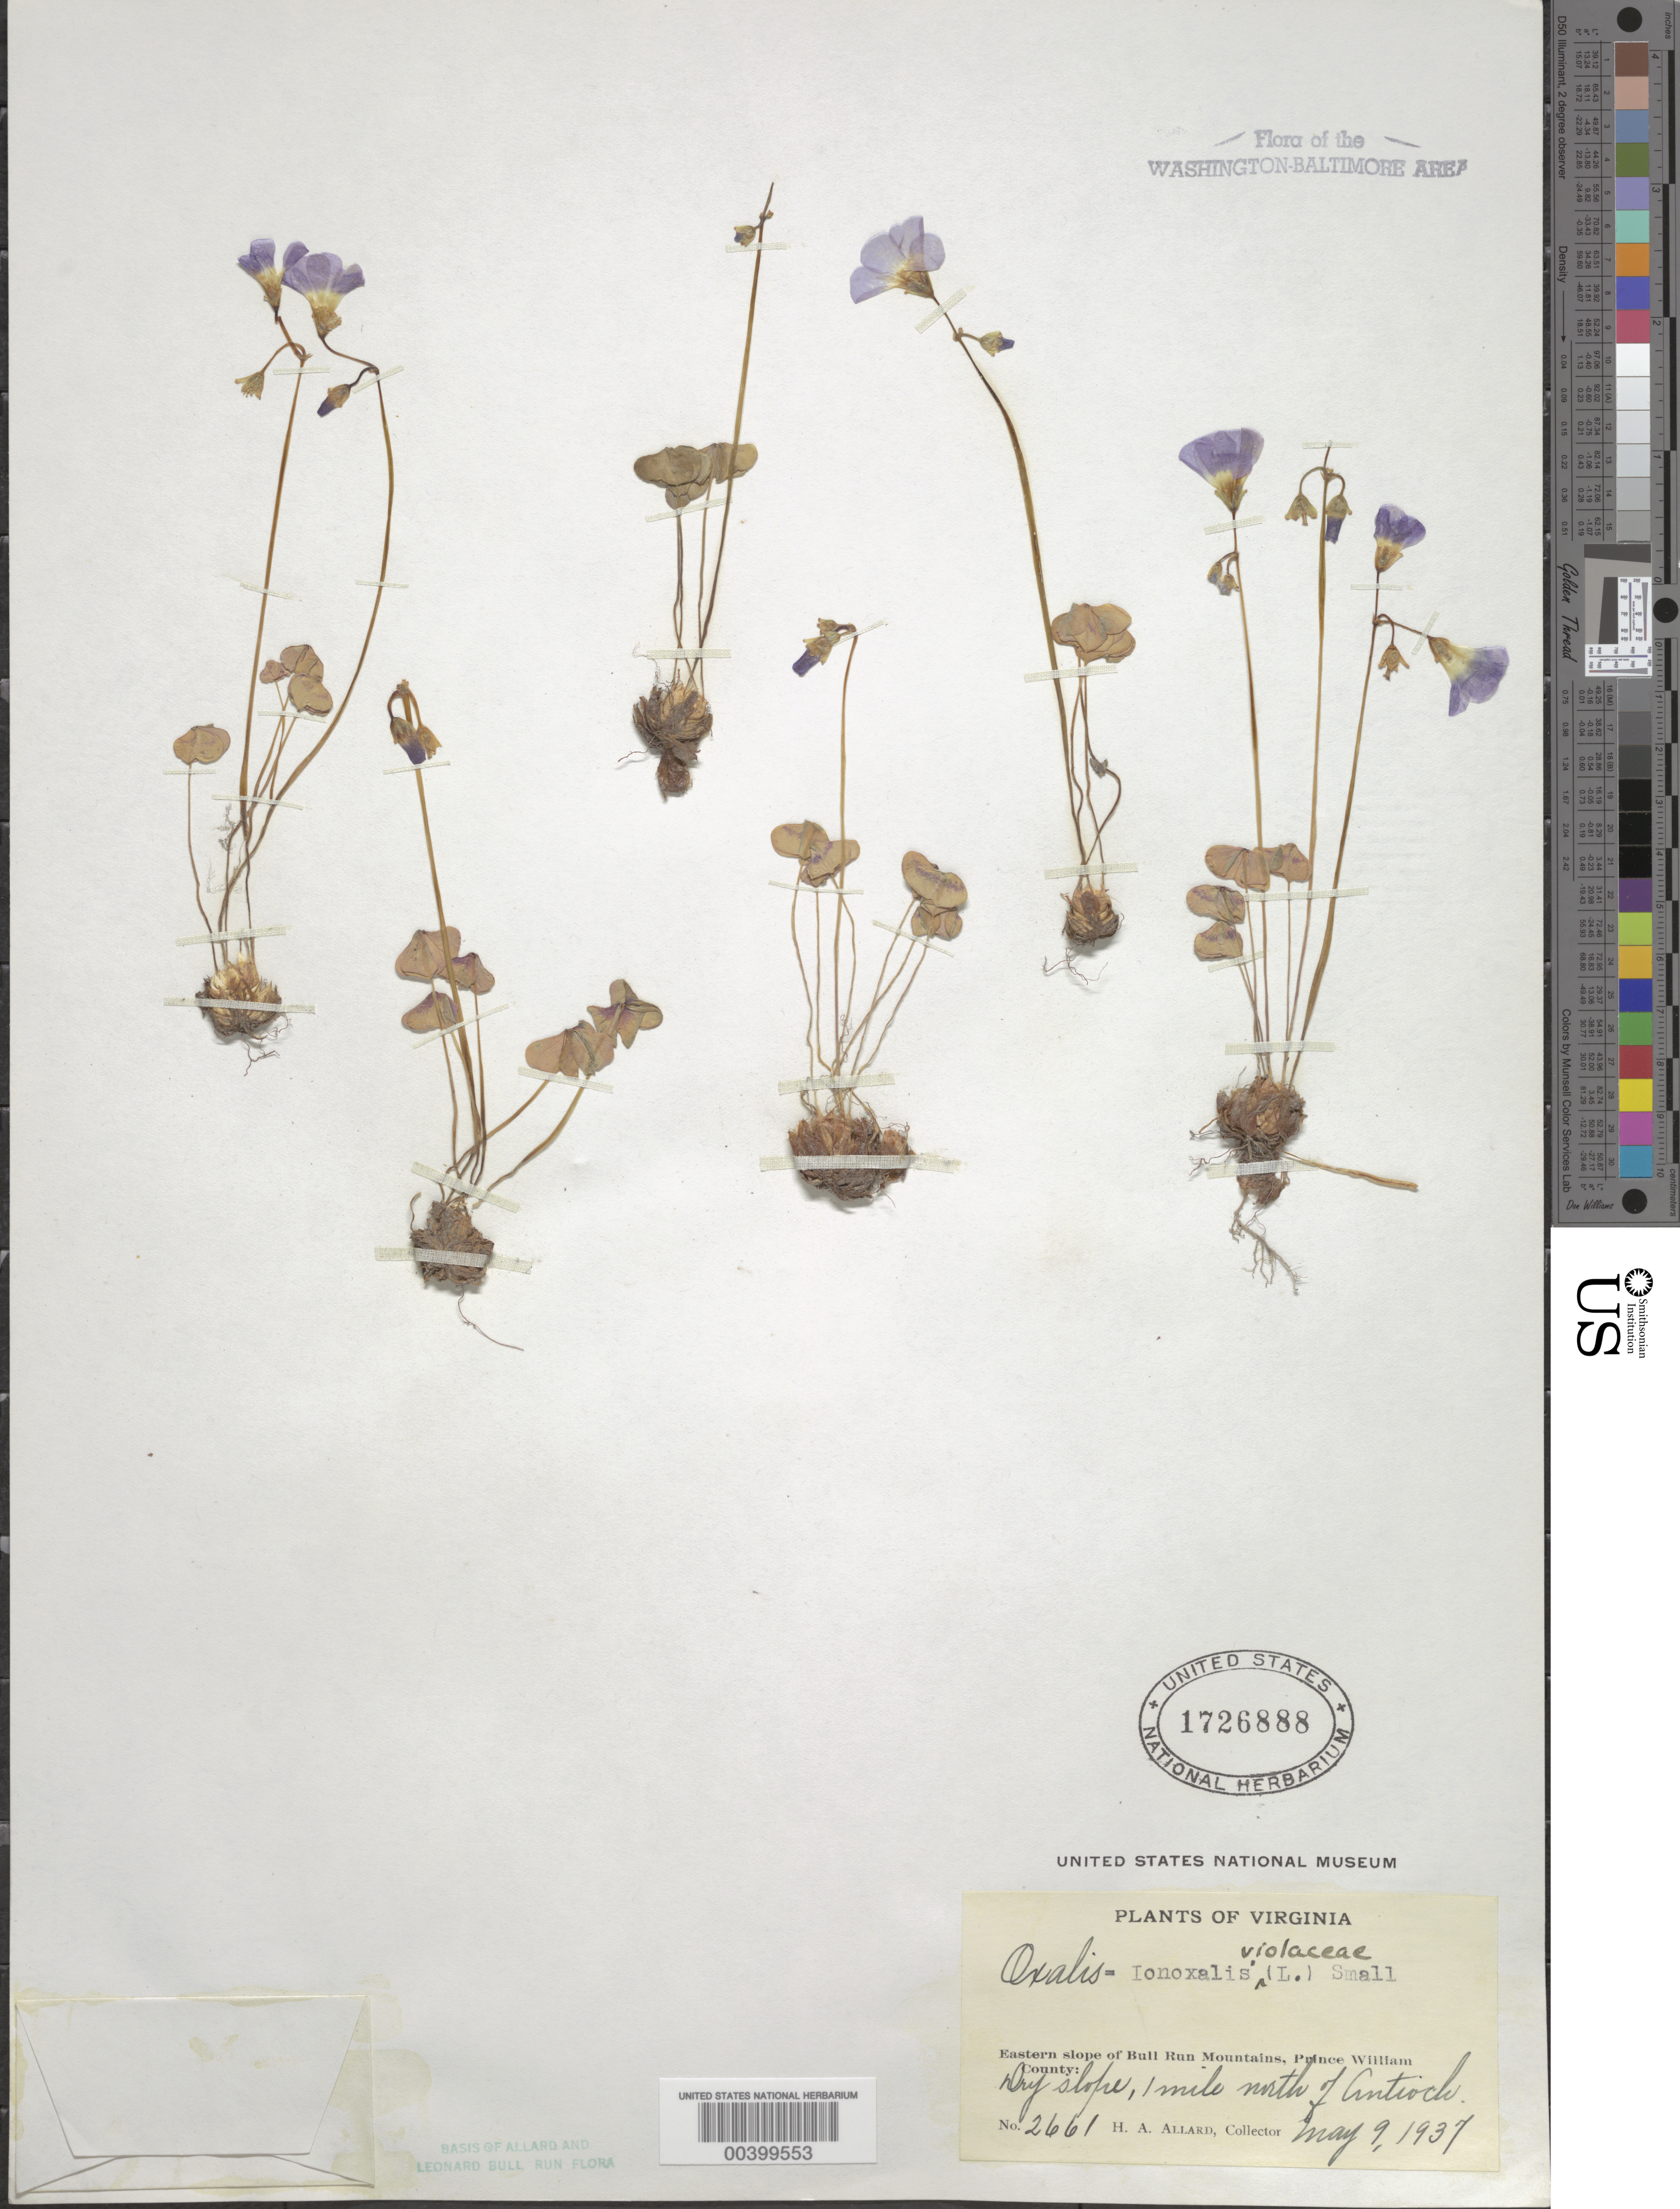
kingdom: Plantae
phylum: Tracheophyta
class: Magnoliopsida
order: Oxalidales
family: Oxalidaceae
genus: Oxalis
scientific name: Oxalis violacea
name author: L.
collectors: H. A. Allard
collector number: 2661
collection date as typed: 09 May 1937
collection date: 1937-05-09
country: United States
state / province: Virginia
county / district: Prince William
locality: North of Antioch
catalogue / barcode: US 1726888